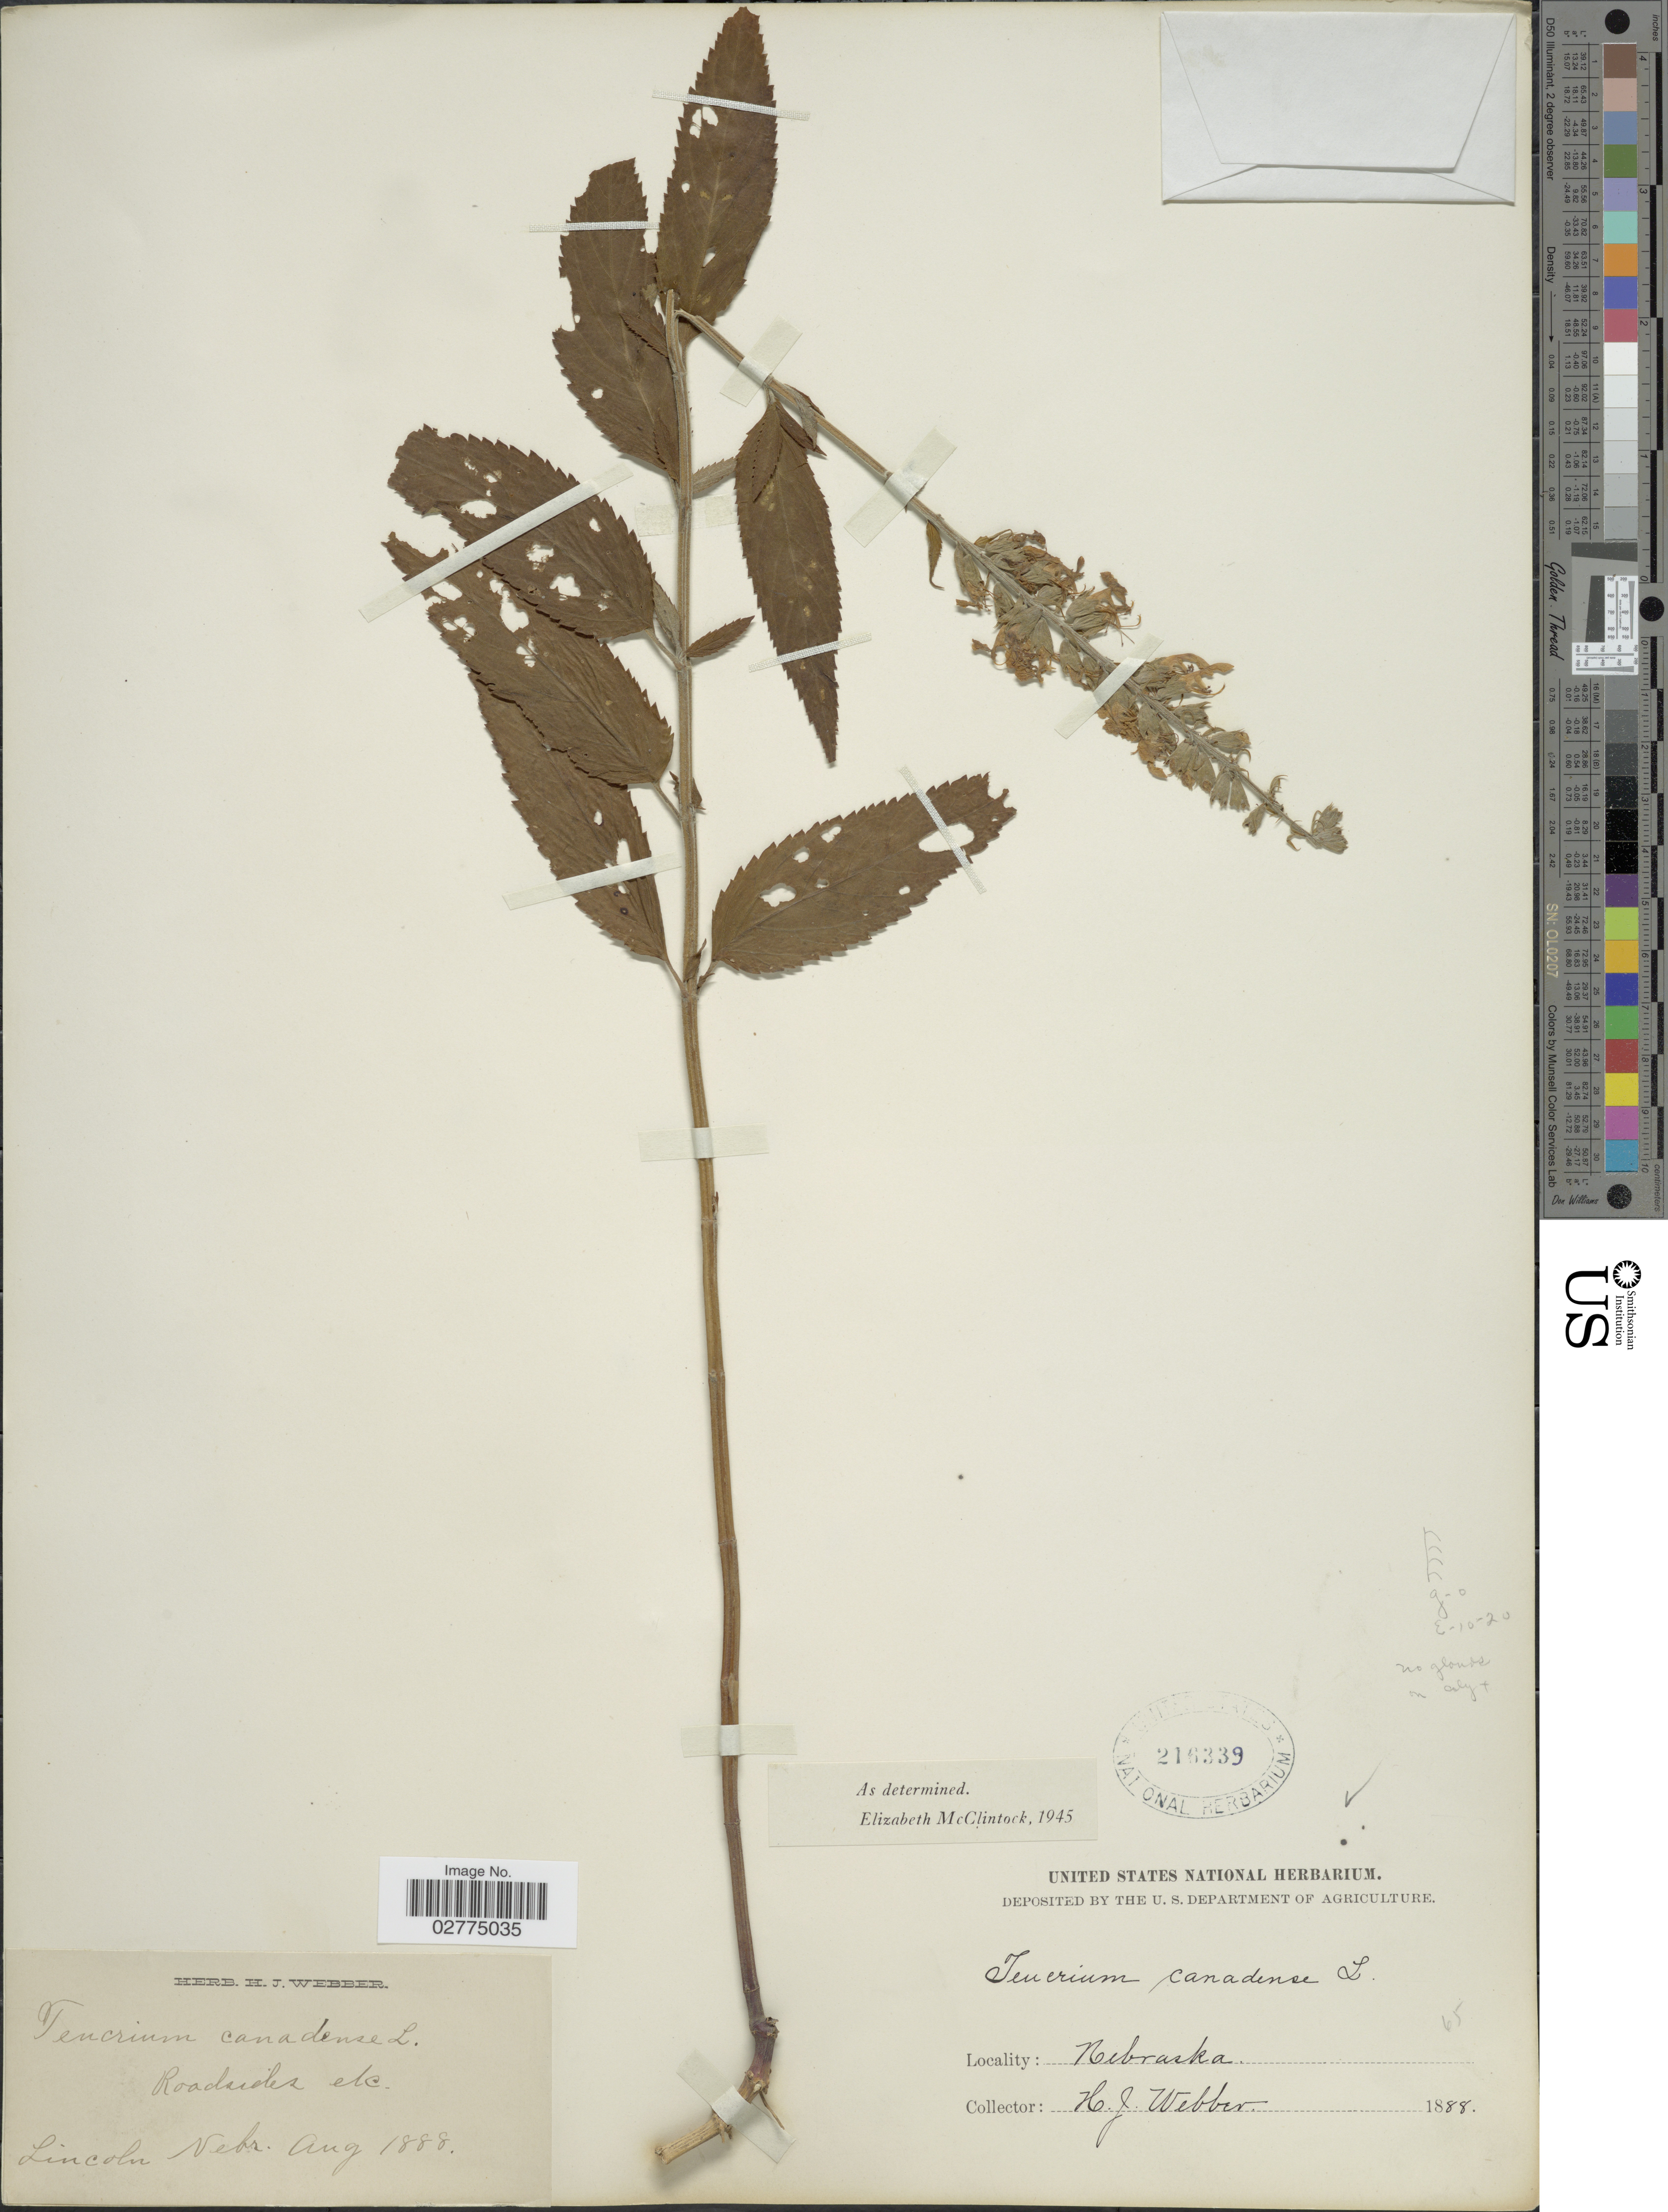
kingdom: Plantae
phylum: Tracheophyta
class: Magnoliopsida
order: Lamiales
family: Lamiaceae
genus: Teucrium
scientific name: Teucrium canadense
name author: L.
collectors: H. Webber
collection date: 1888-08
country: United States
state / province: Nebraska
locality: Roadsides etc. Lincoln.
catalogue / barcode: US 216339